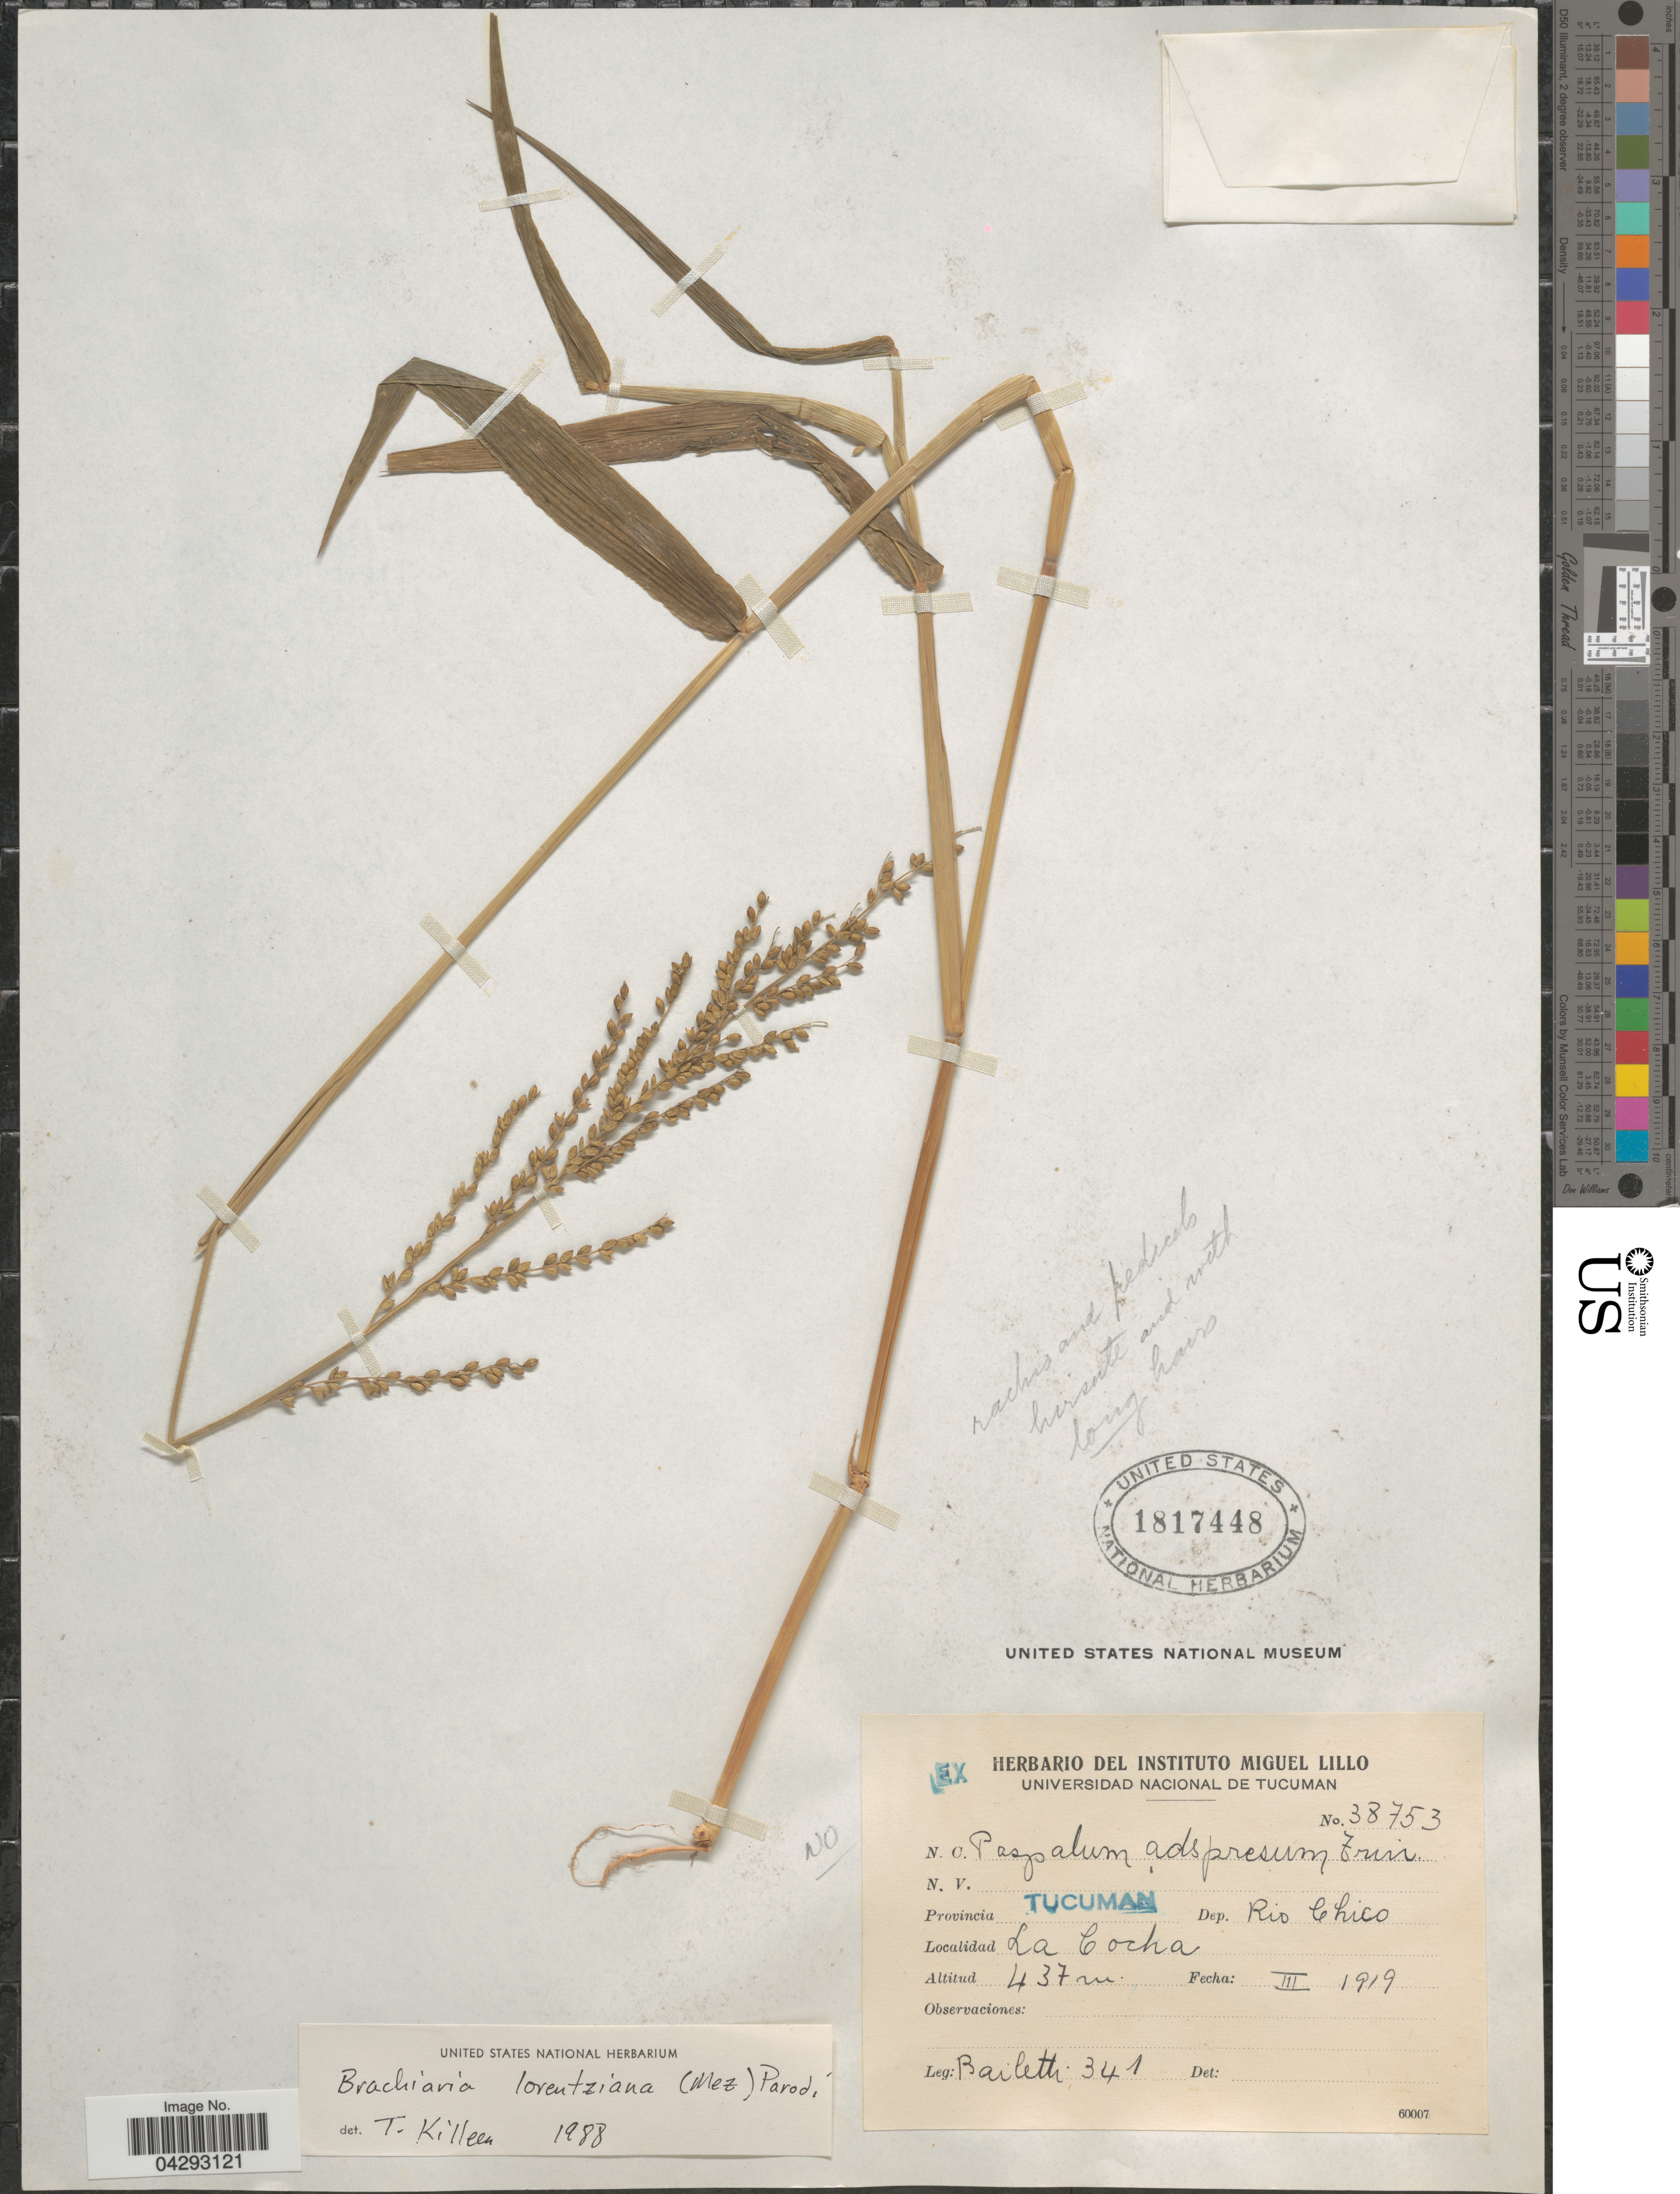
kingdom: Plantae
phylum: Tracheophyta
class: Liliopsida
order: Poales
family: Poaceae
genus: Urochloa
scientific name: Urochloa lorentziana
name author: (Mez) Morrone & Zuloaga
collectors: Bailetti, --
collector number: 341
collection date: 1919-03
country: Argentina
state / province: Tucuman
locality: Provincia Tucuman. Dep. Rio Chico. La Cocha.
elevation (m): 437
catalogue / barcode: US 1817448